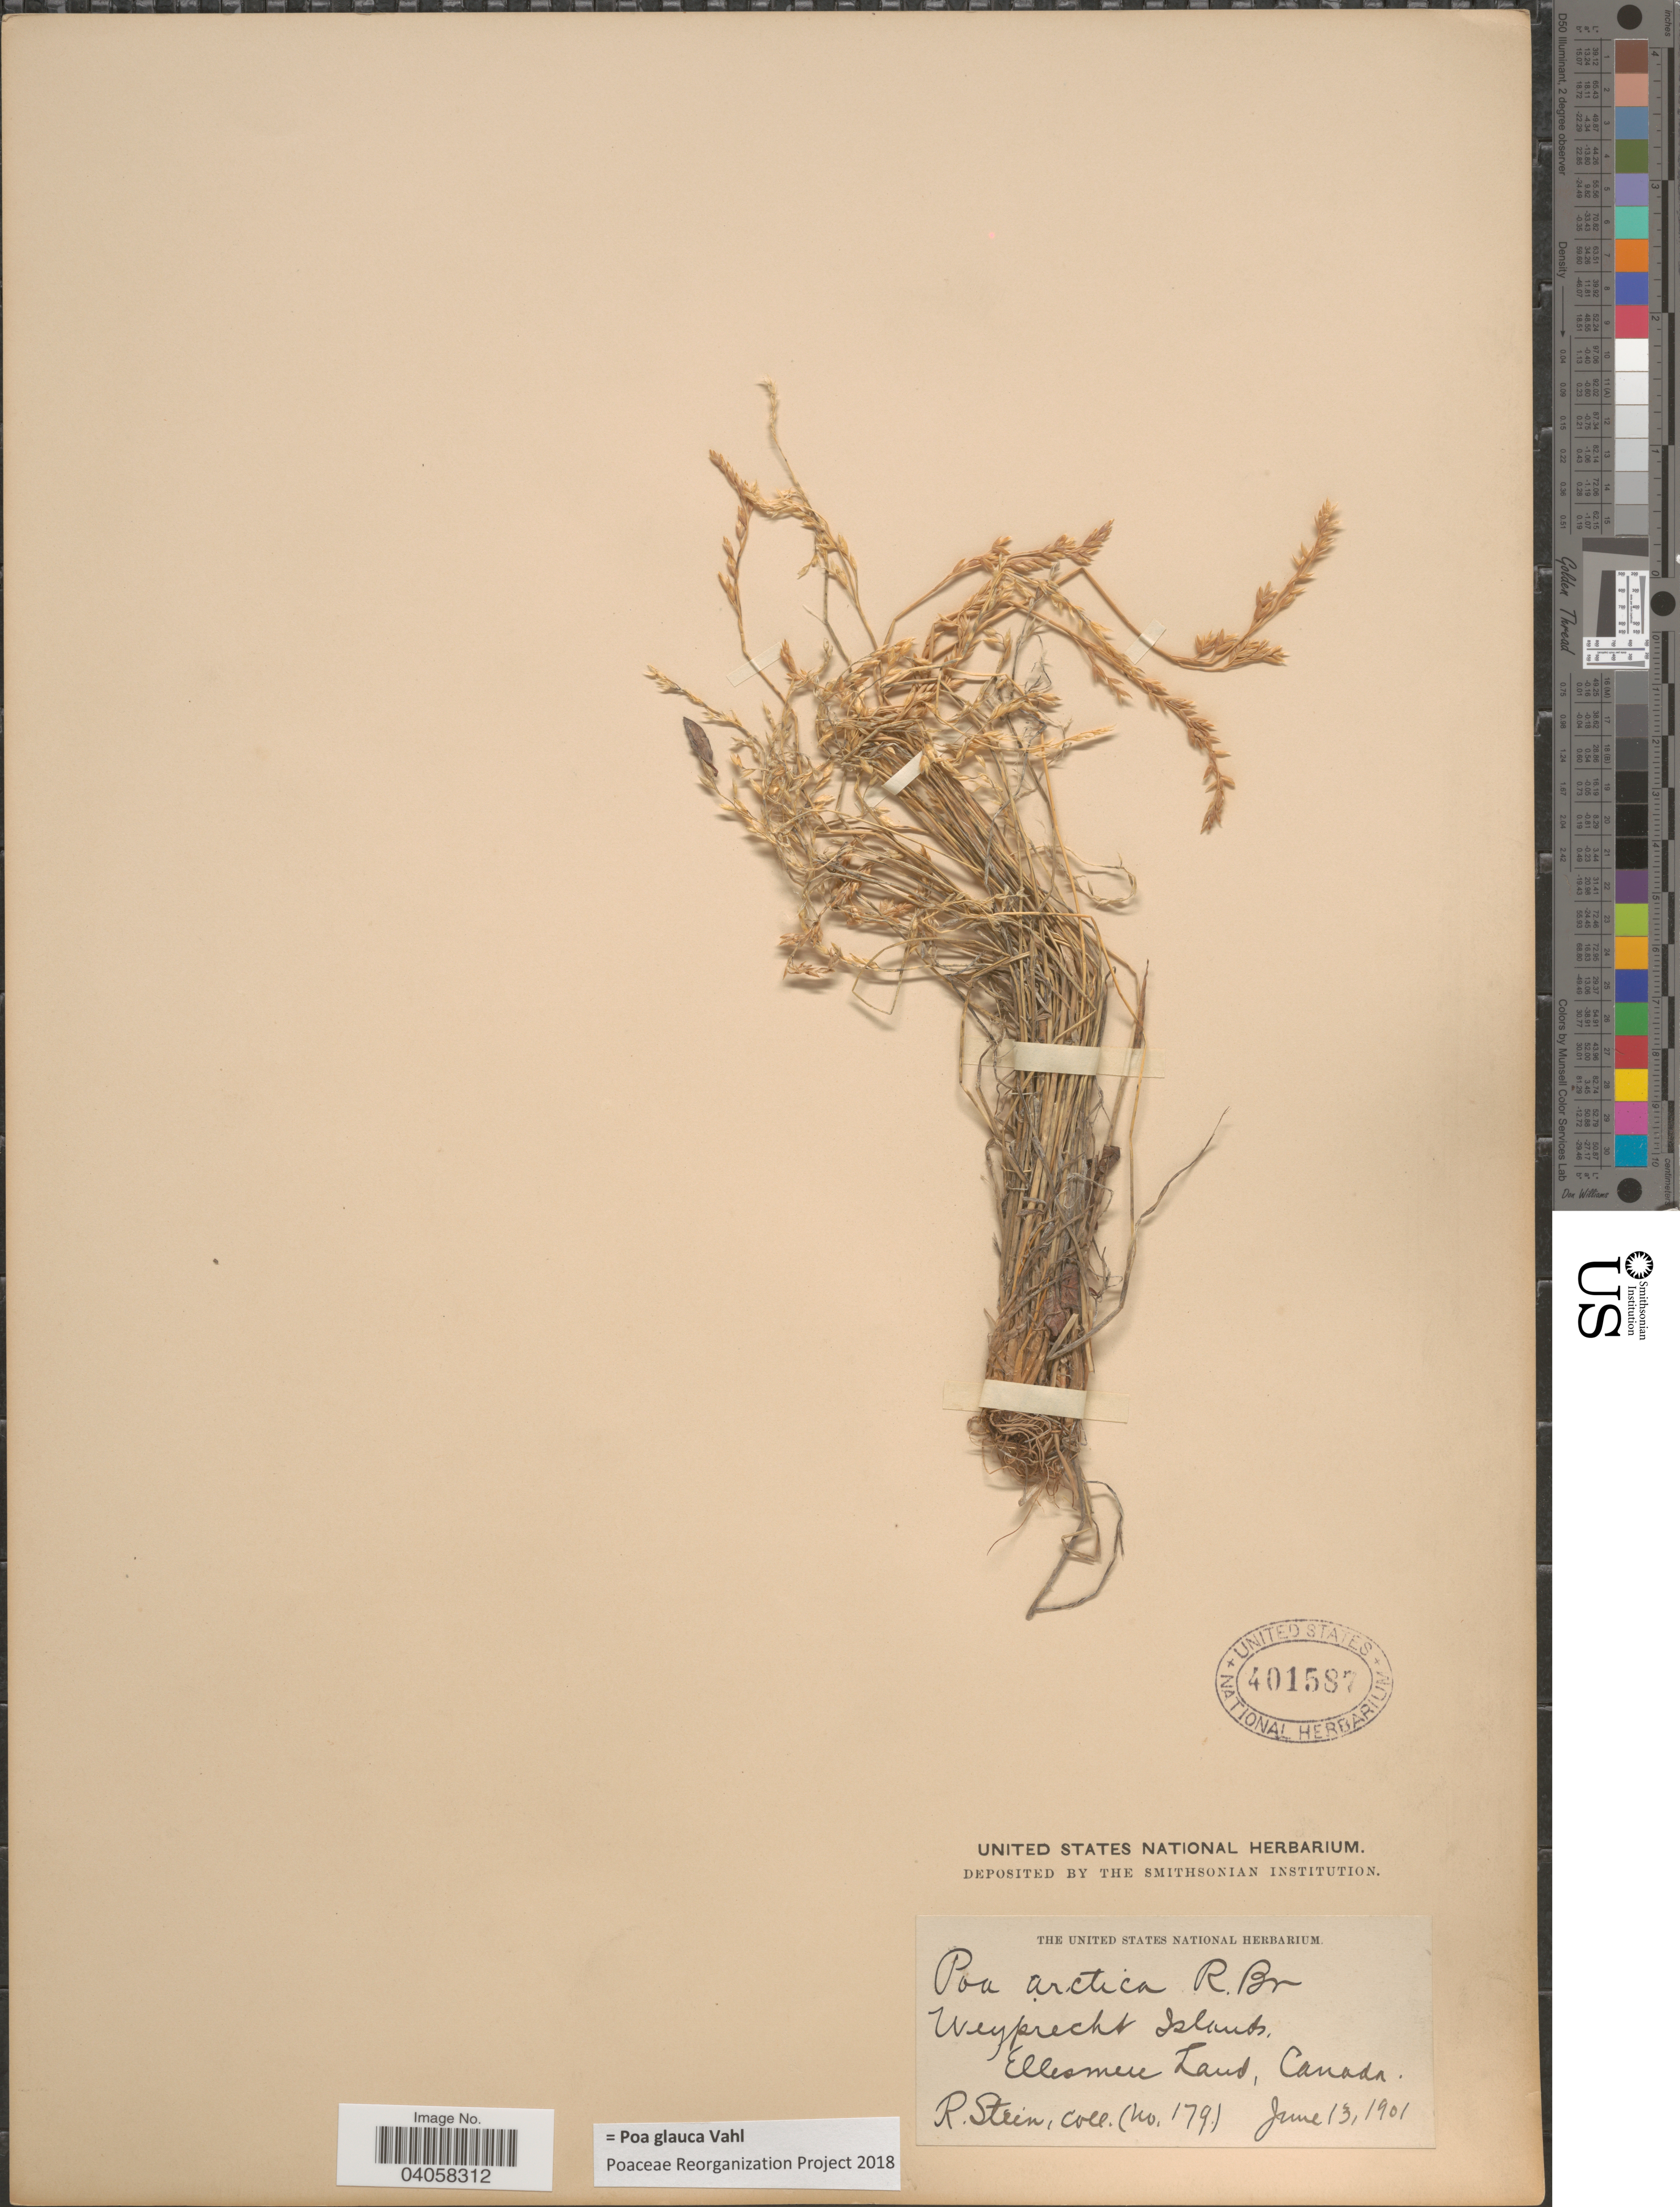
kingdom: Plantae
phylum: Tracheophyta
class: Liliopsida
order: Poales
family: Poaceae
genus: Poa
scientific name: Poa glauca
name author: Vahl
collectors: R. Stein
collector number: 179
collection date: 1901-06-13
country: Canada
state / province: Nunavut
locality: Weyprecht Islands. Ellesmere Land.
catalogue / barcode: US 401587